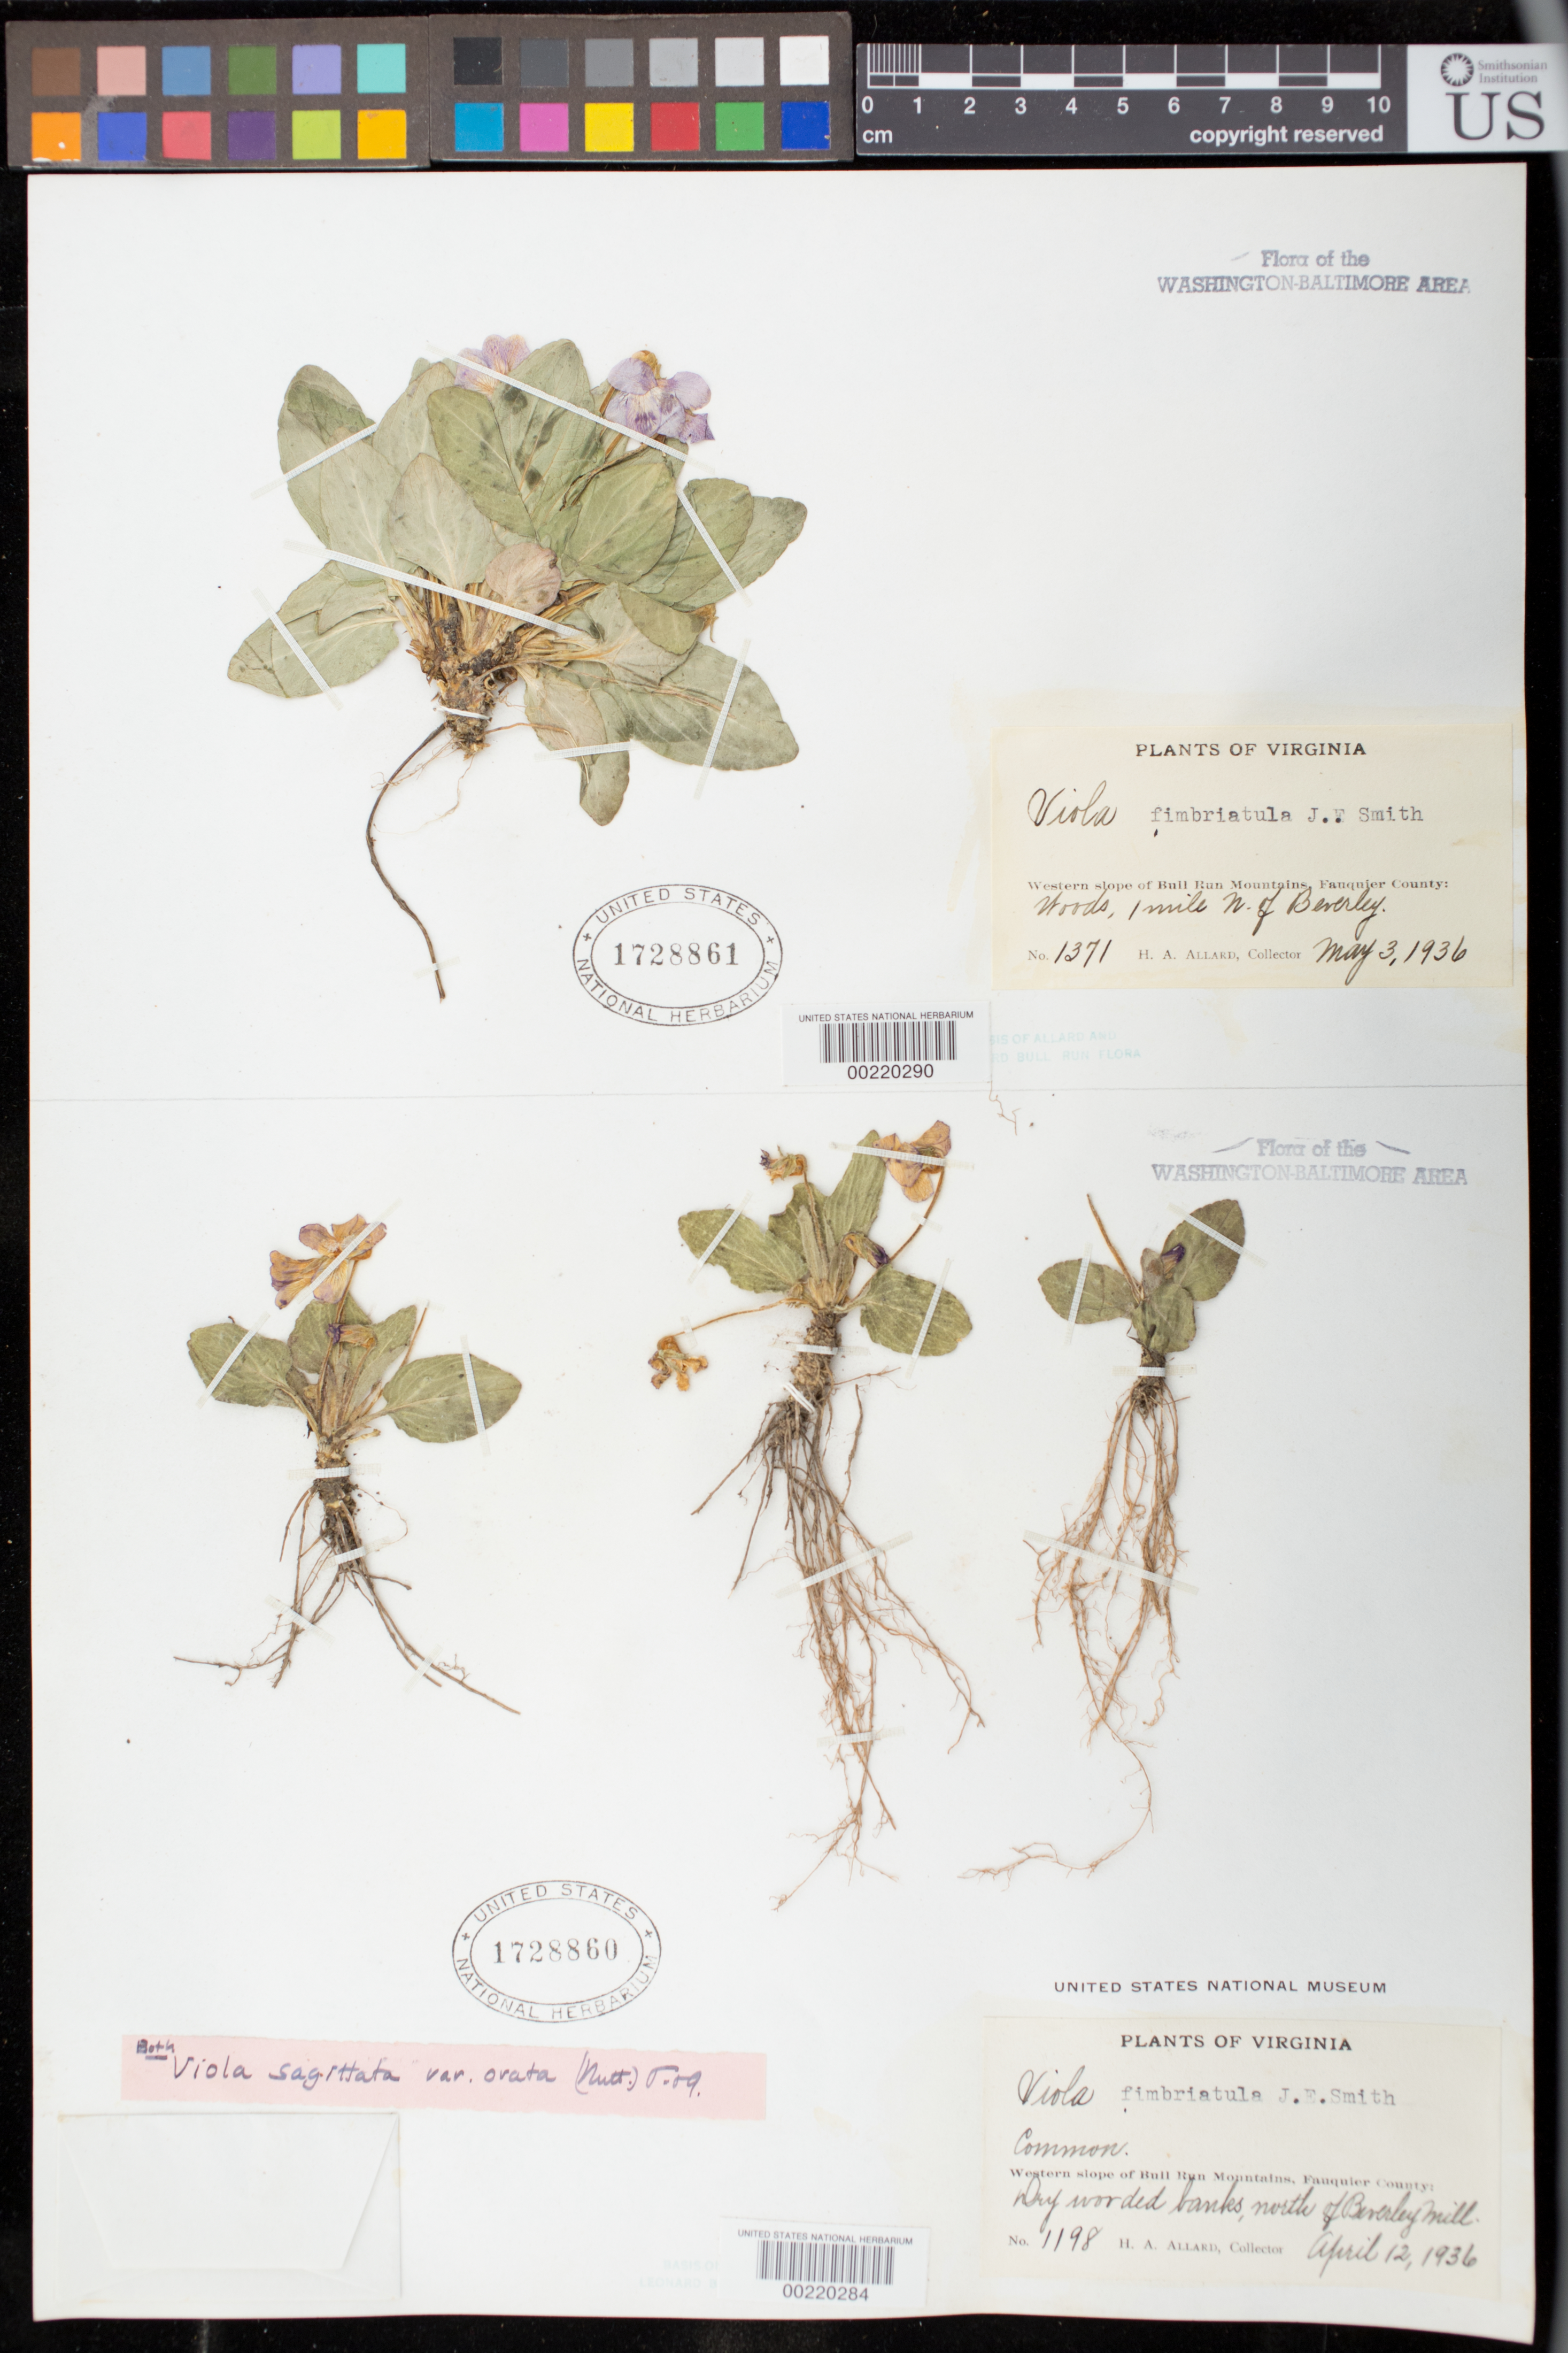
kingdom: Plantae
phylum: Tracheophyta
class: Magnoliopsida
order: Malpighiales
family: Violaceae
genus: Viola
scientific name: Viola sagittata var. ovata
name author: (Nutt.) Torr. & A. Gray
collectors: H. A. Allard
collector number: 1198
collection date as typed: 12 Apr 1936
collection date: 1936-04-12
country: United States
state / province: Virginia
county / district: Fauquier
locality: Western Slope of Bull Run Mountains, North of Beverley Mill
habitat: Dry wooded banks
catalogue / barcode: US 1728860